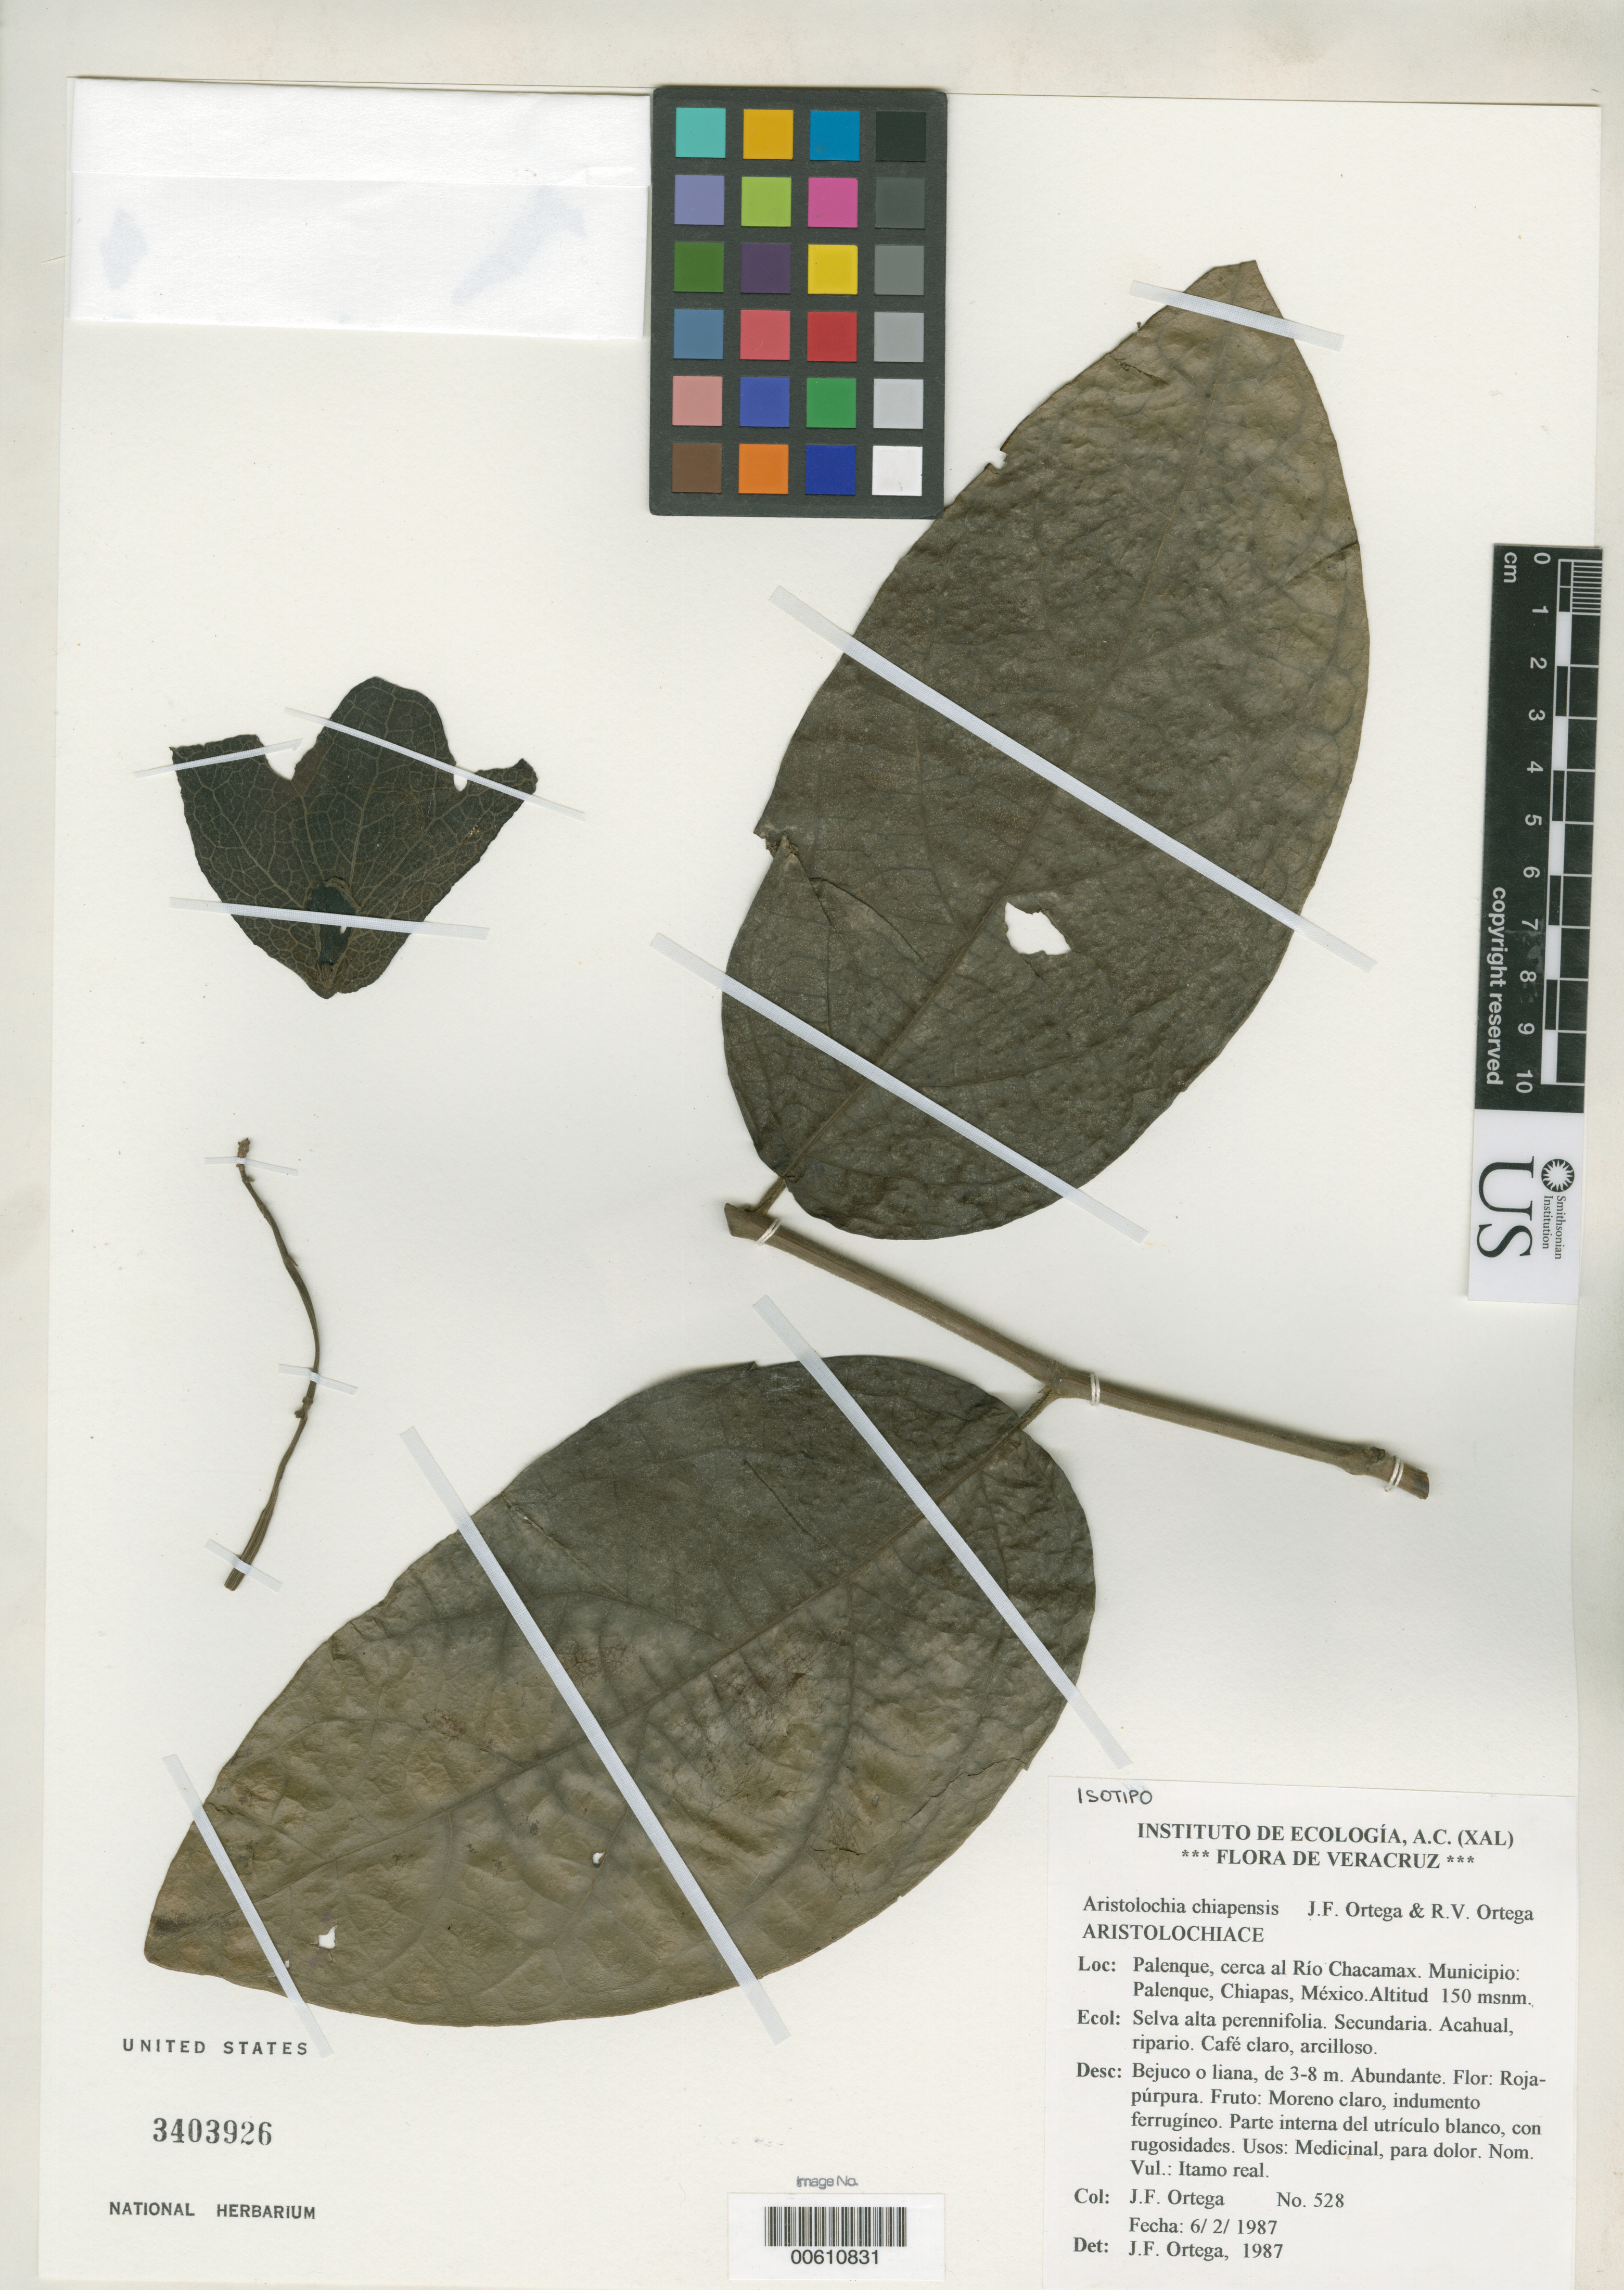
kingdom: Plantae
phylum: Tracheophyta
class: Magnoliopsida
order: Piperales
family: Aristolochiaceae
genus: Aristolochia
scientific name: Aristolochia chiapensis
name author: J.F. Ortega & Ortega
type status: Isotype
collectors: J. F. Ortega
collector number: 528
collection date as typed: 06 Feb 1987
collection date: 1987-02-06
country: Mexico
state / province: Chiapas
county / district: Palenque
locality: Palenque, cerca al Rio Chacamax.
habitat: Selva alta perennifolia. Secundaria. Acahual, ripario. Café claro, arcilloso.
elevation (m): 150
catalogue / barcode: US 3403926